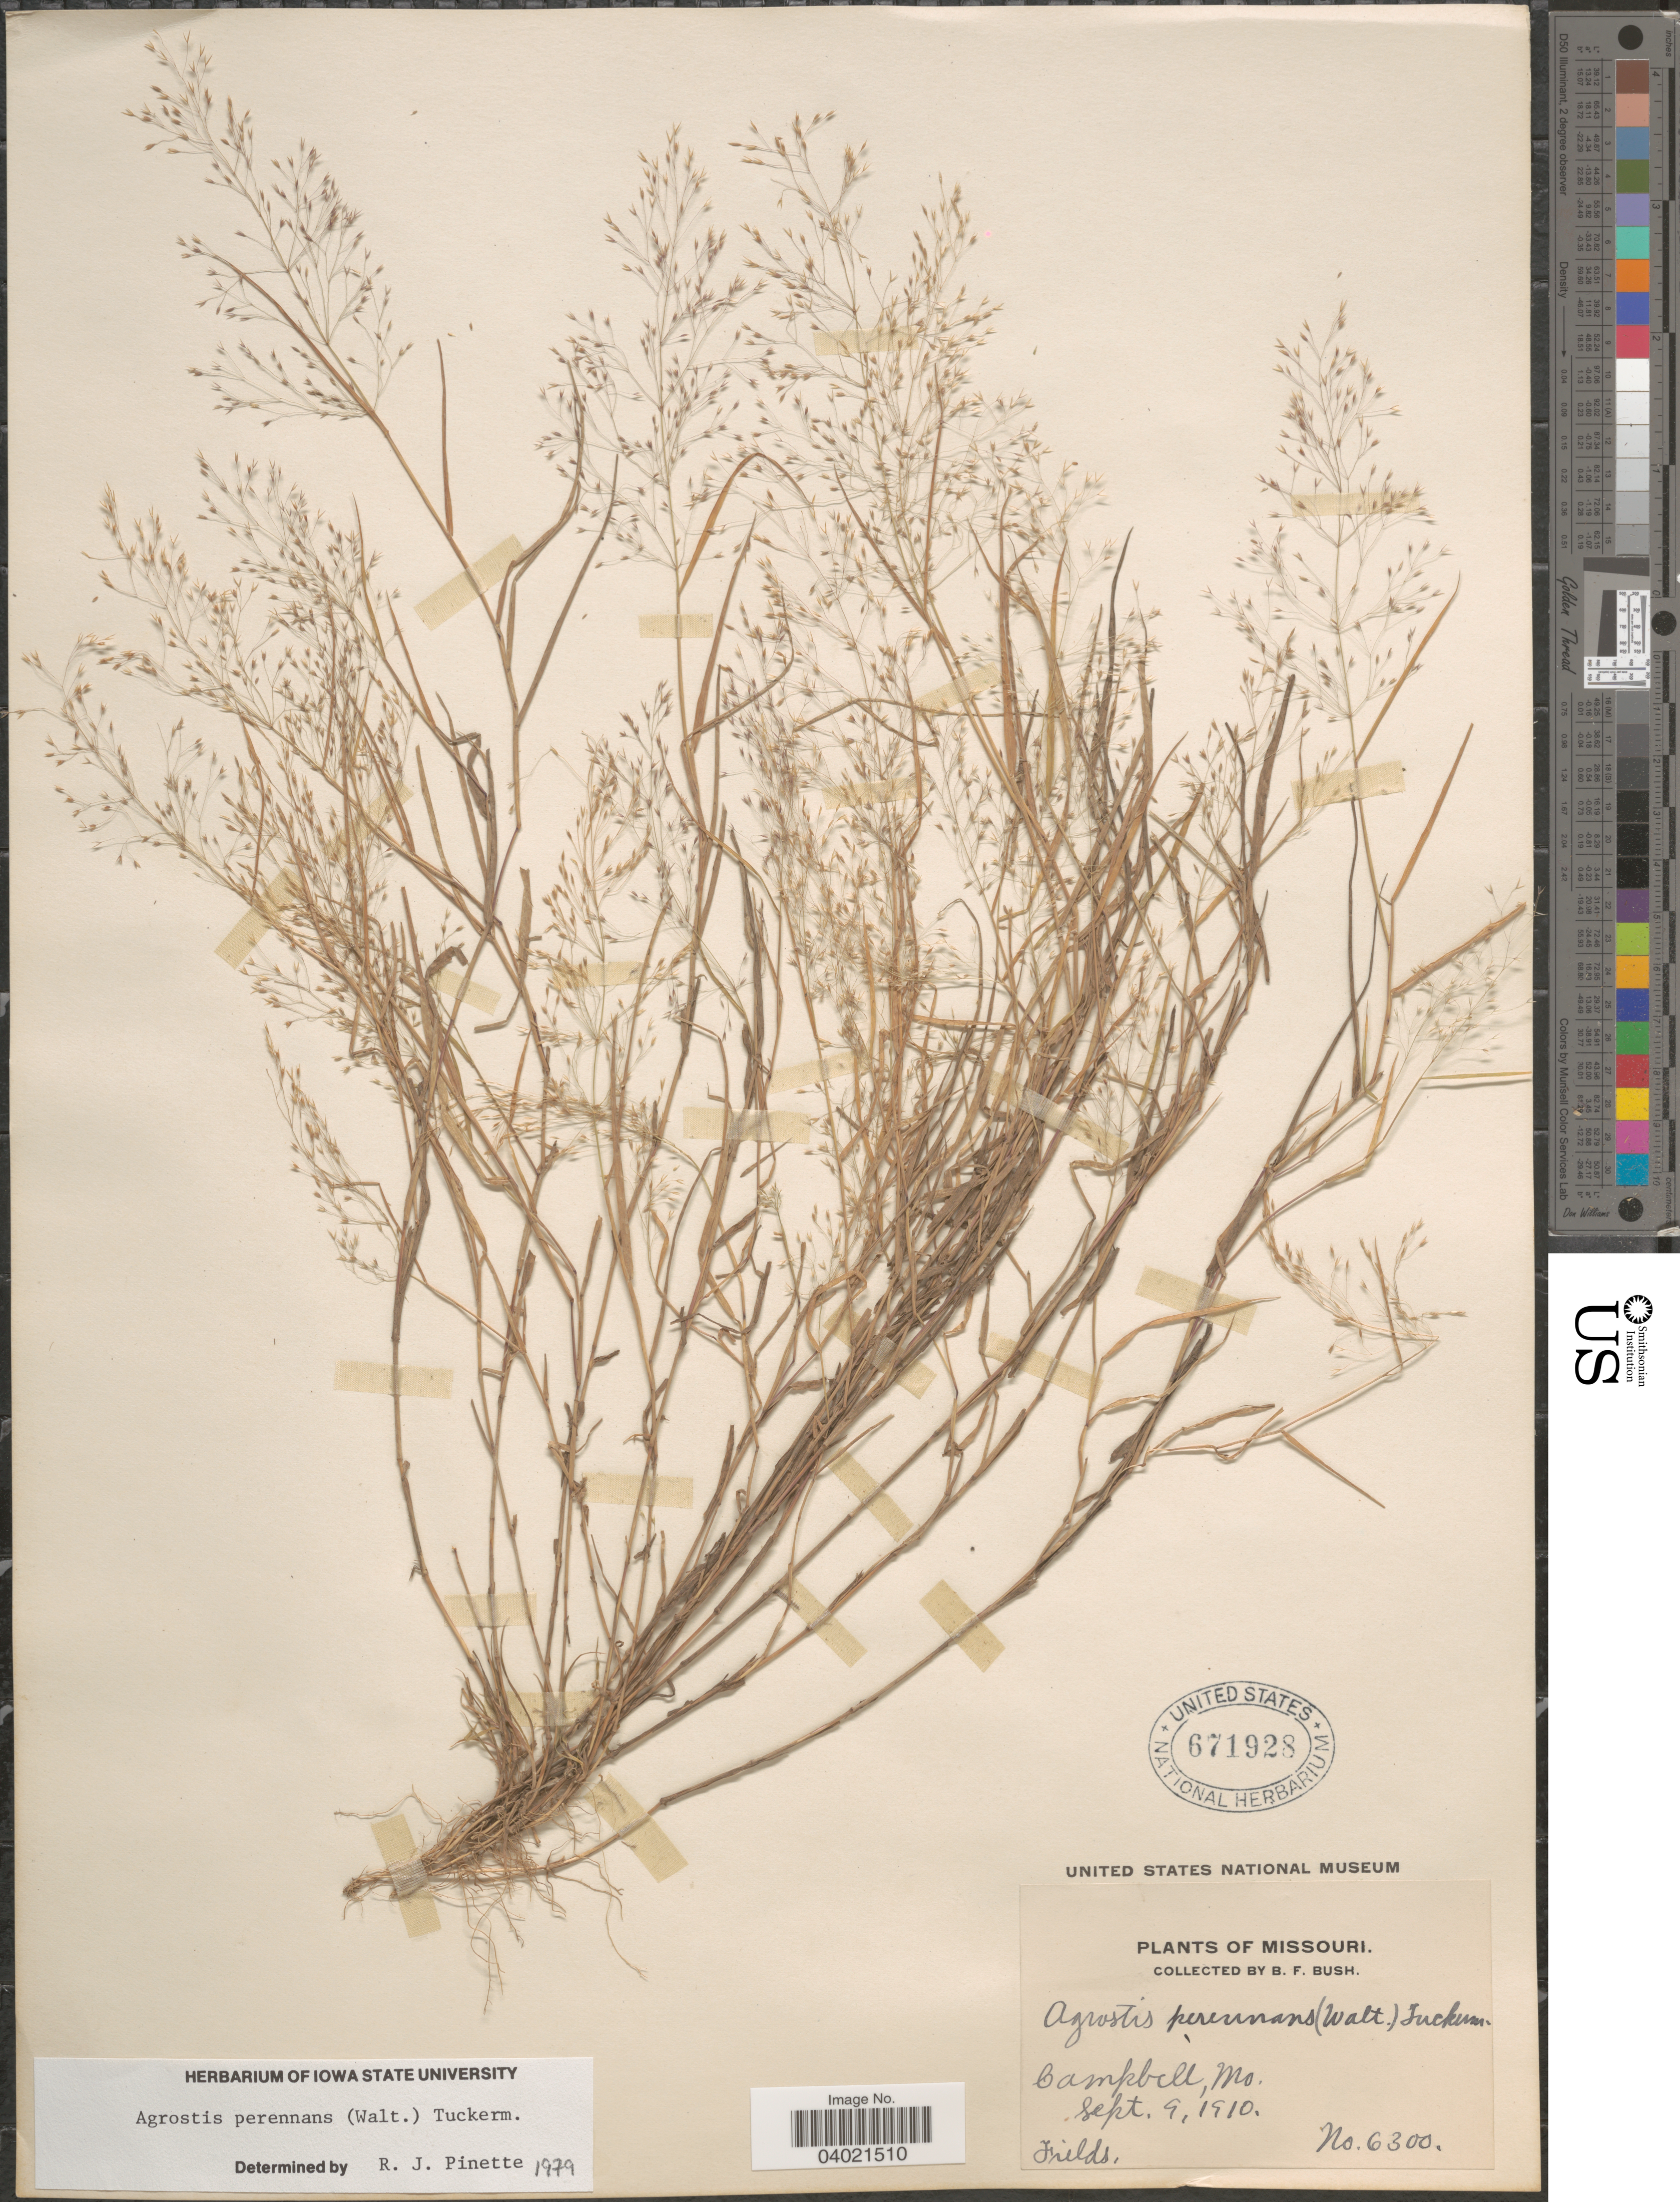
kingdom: Plantae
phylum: Tracheophyta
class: Liliopsida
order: Poales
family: Poaceae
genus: Agrostis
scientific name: Agrostis perennans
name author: (Walter) Tuck.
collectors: B. F. Bush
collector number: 6300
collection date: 1910-09-09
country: United States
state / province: Missouri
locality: Campbell. Fields.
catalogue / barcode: US 671928